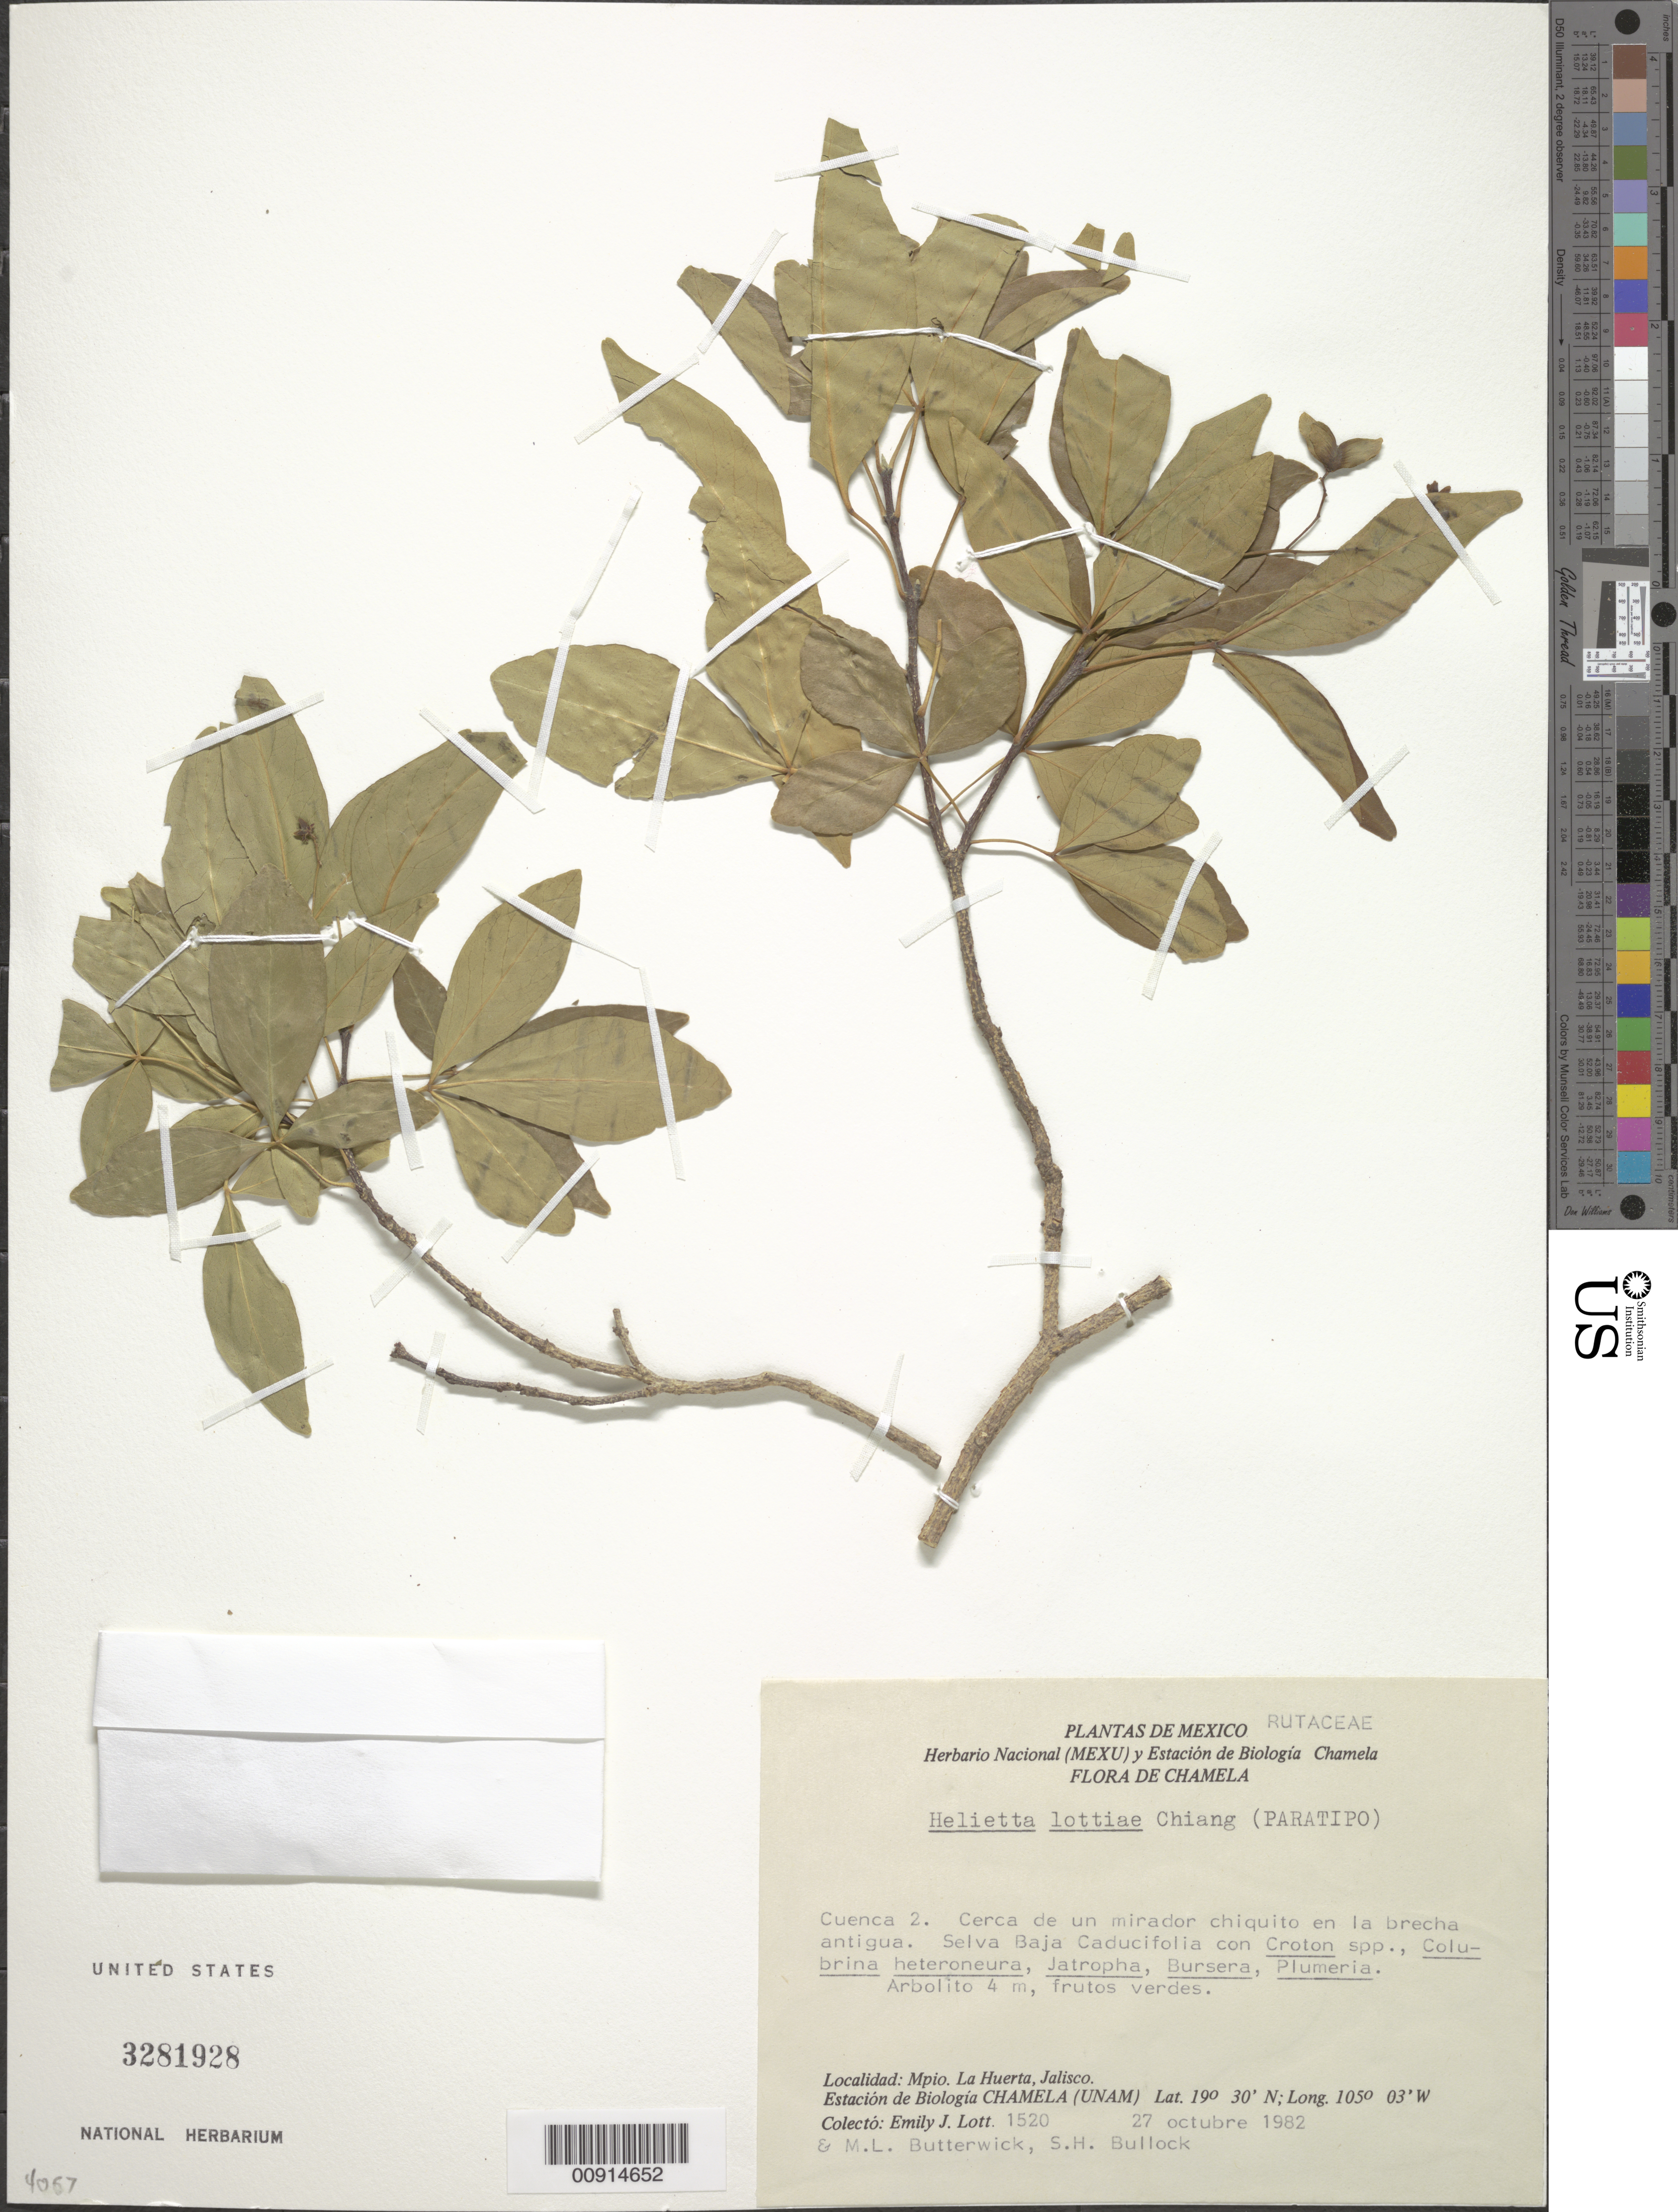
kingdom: Plantae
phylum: Tracheophyta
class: Magnoliopsida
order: Sapindales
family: Rutaceae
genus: Helietta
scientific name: Helietta lottiae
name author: F. Chiang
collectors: E. Lott, M. Butterwick & S. H. Bullock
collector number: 1520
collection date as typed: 27 Oct 1982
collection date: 1982-10-27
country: Mexico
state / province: Jalisco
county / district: Huerta, La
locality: Cuenca 2. Cerca de un mirador chiquito en la brecha antigua, Mpio. La Huerta, Jalisco.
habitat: Selva baja caducifolia con Croton spp., Colubrina heteroneura, Jatropha, Bursera, Plumeria.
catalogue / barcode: US 3281928